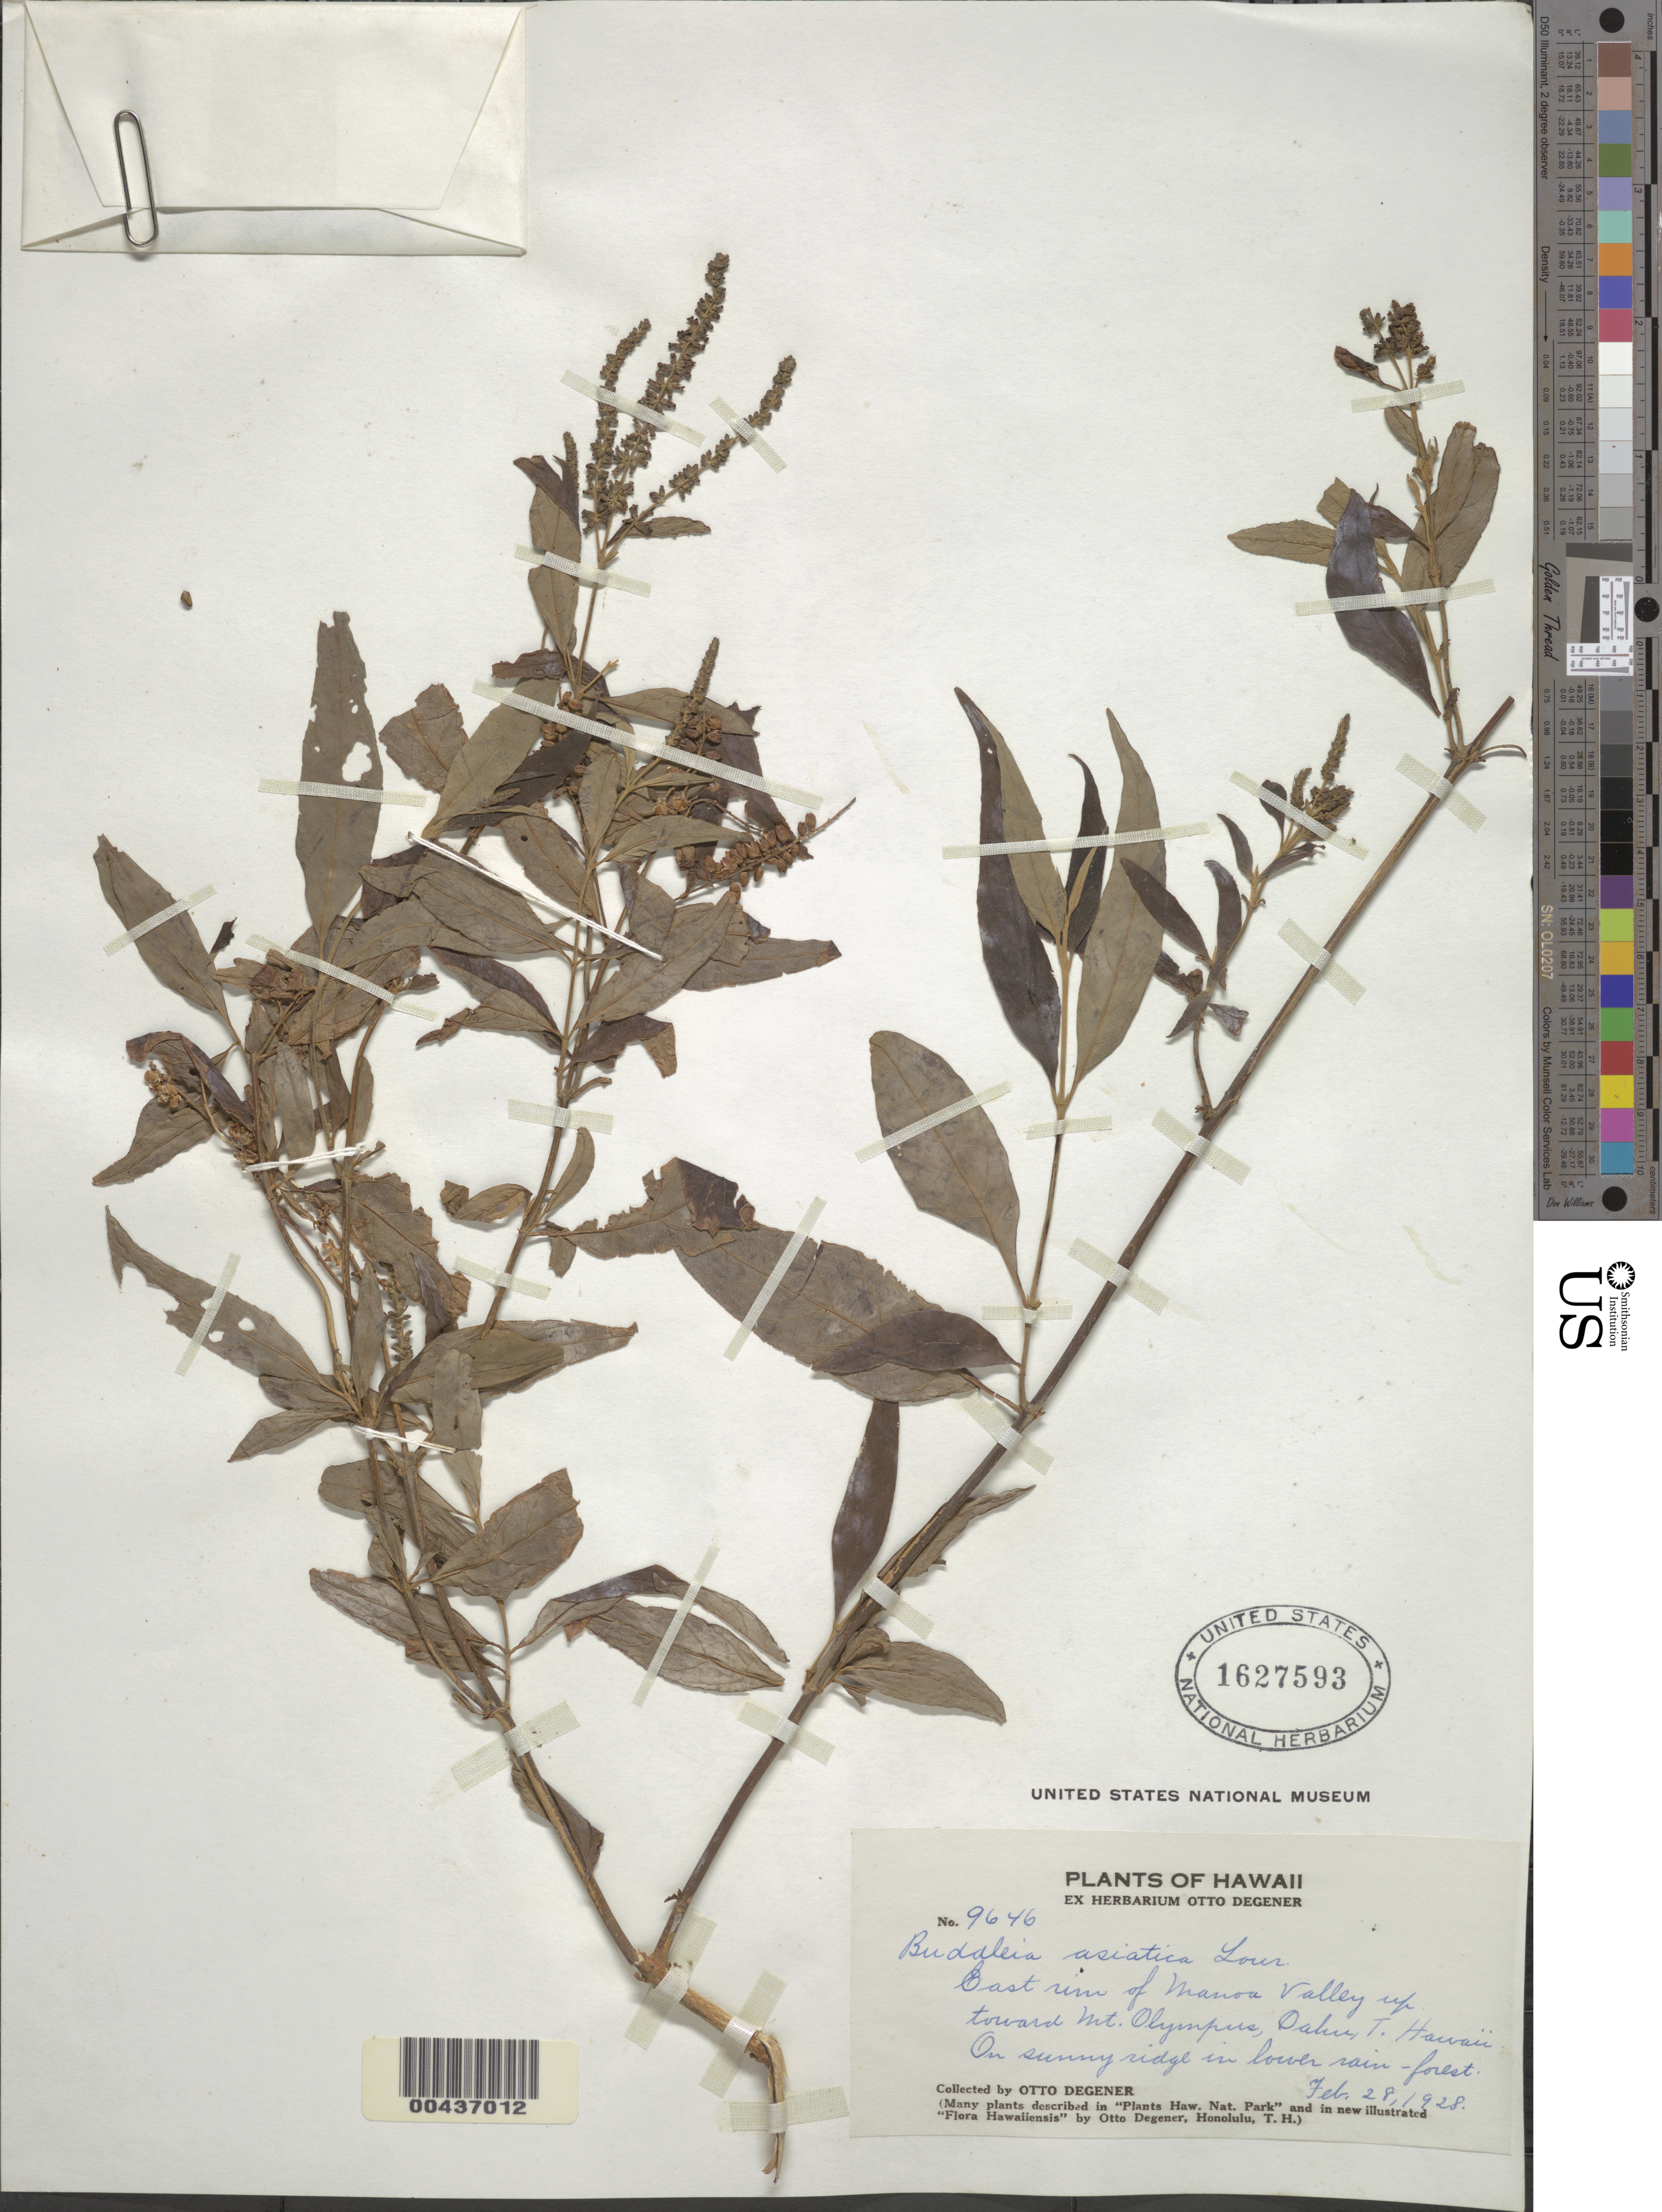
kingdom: Plantae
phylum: Tracheophyta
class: Magnoliopsida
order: Lamiales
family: Scrophulariaceae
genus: Buddleja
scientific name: Buddleja asiatica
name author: Lour.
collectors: O. Degener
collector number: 9646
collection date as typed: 28 Feb 1928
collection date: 1928-02-28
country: United States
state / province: Hawaii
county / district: Honolulu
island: Oahu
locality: East rim of Manoa Valley...toward Mt. Olympus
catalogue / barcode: US 1627593